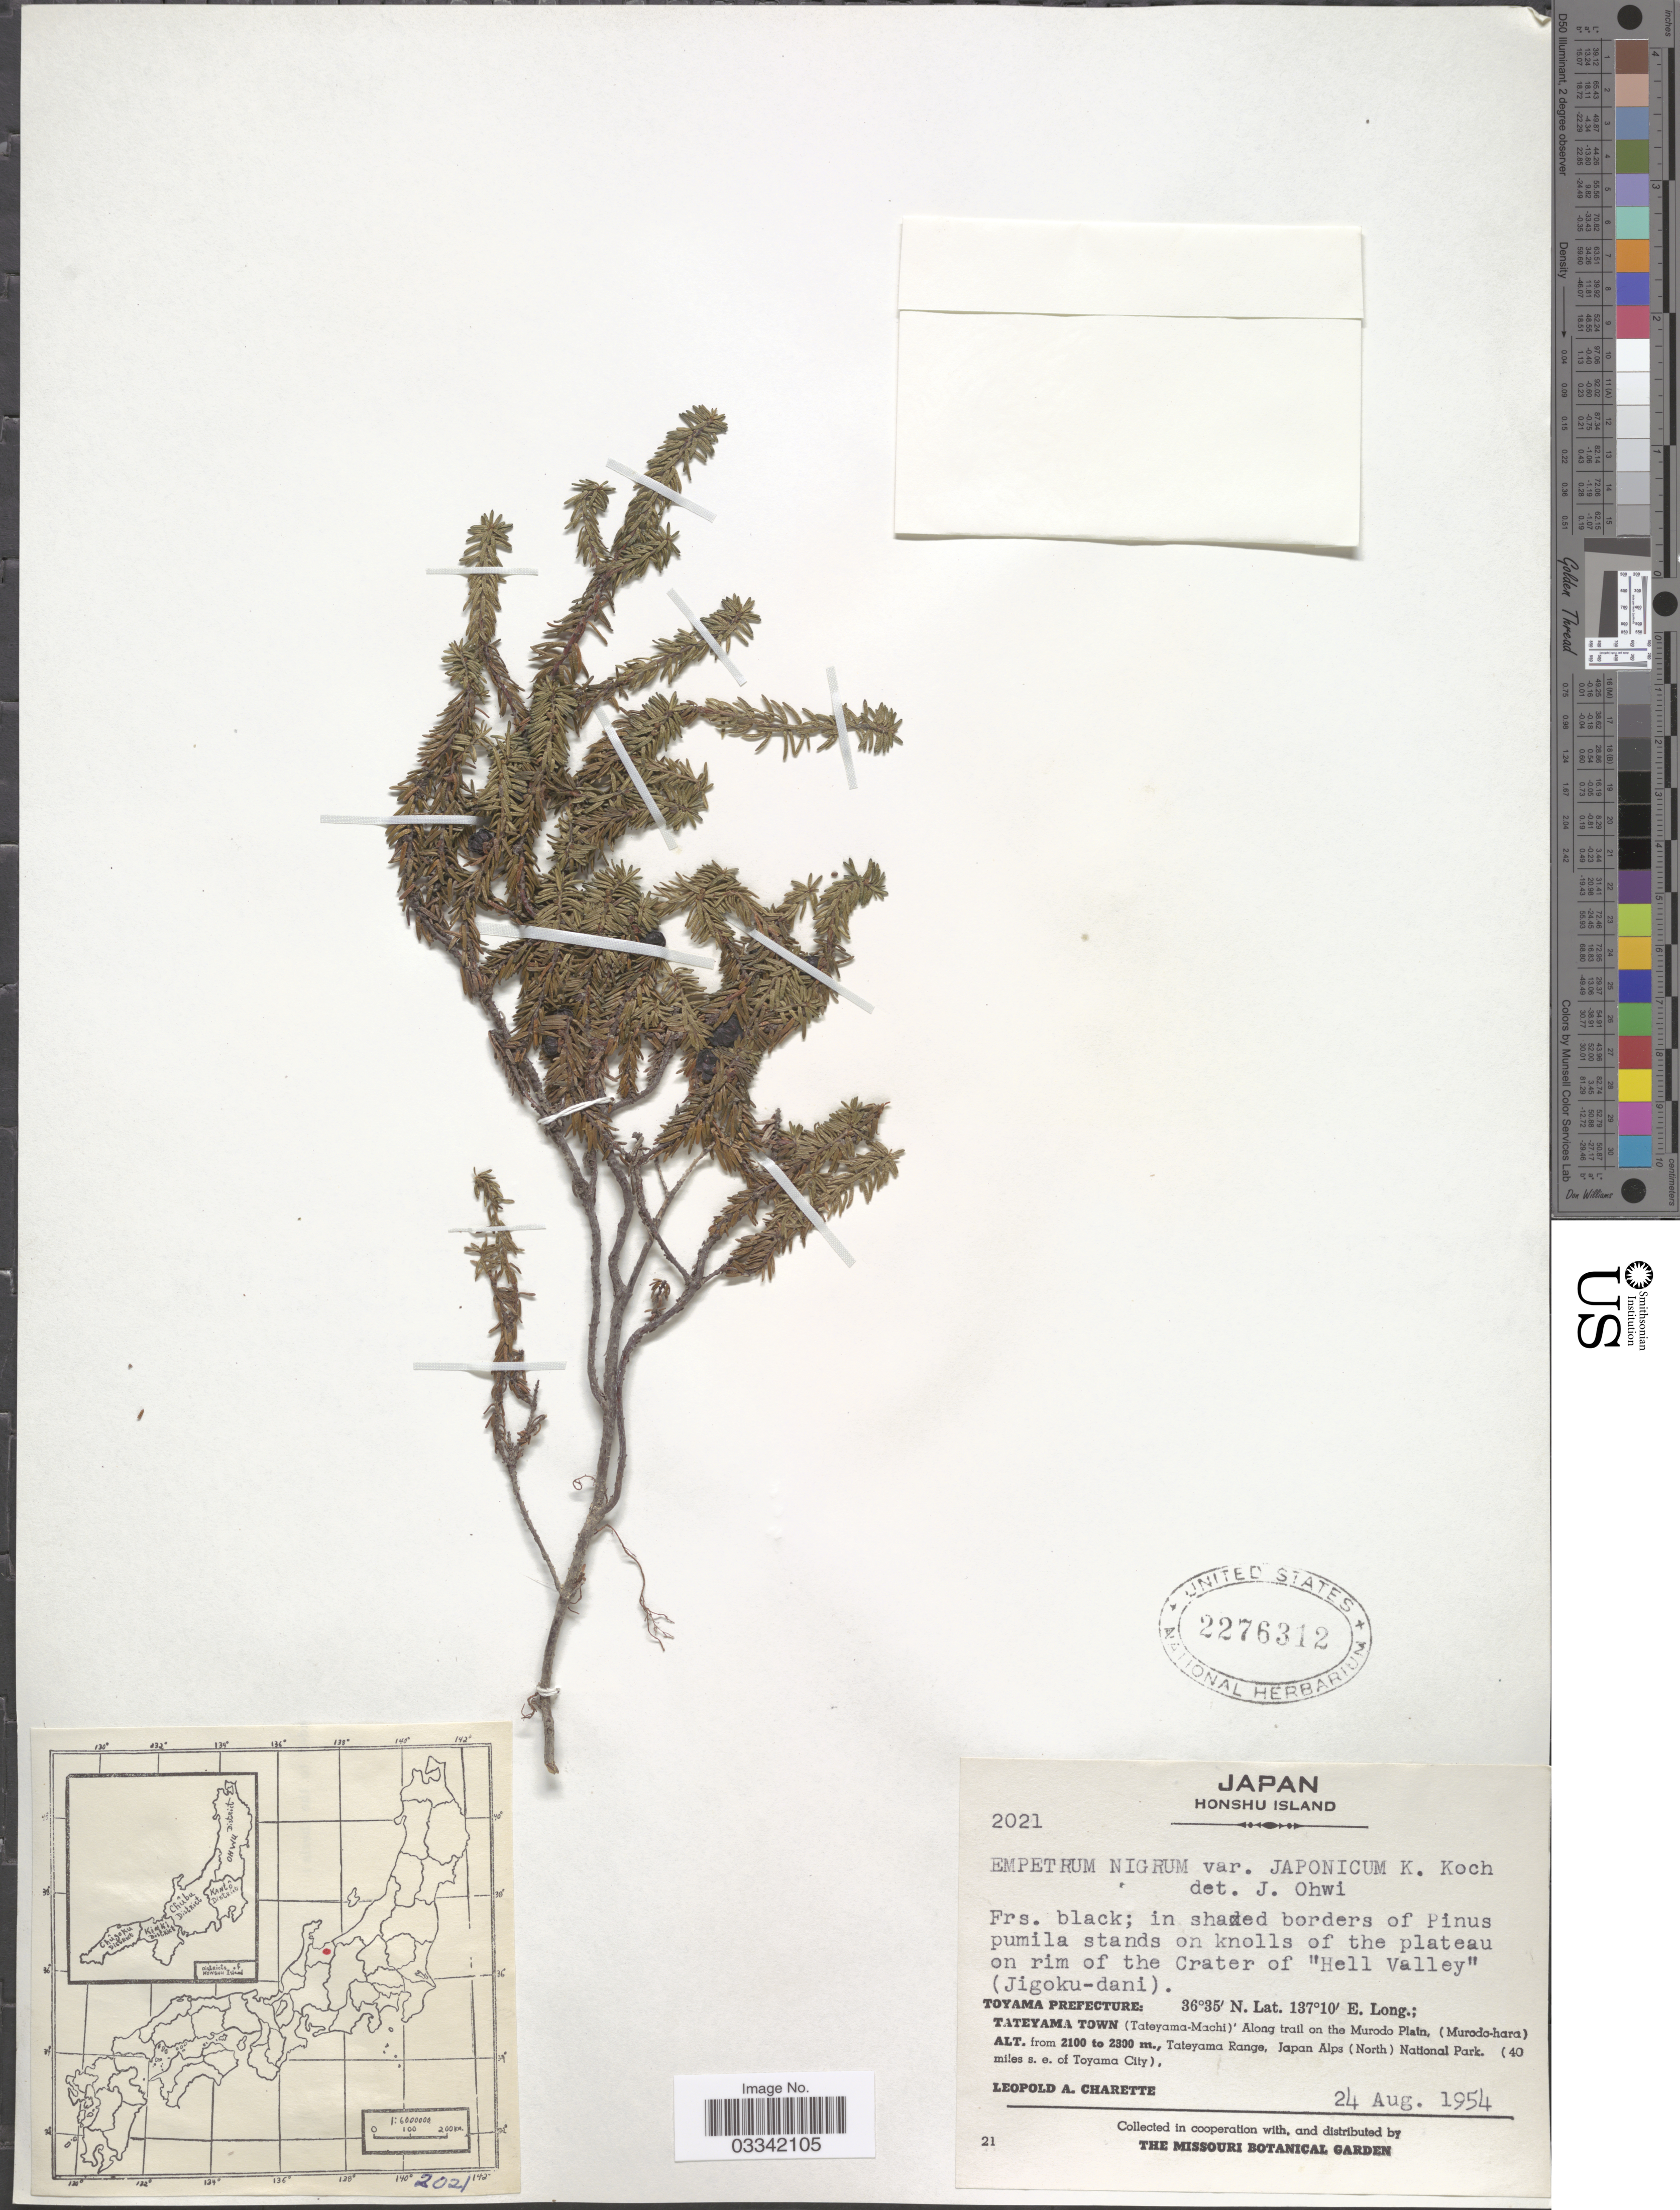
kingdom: Plantae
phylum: Tracheophyta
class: Magnoliopsida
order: Ericales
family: Ericaceae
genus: Empetrum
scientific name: Empetrum nigrum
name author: L.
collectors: L. A. Charette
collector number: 2021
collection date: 1954-08-24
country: Japan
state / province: Toyama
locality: Honshu Island, in shaded borders of Pinus pumila stands on knolls of the plateau on rim of the crater of "Hell Valley"(Jigoku-dani), Toyama Prefecture: Tateyama Town (Tateyama-Machi)'Along trail on the Murodo Plain, (Murodo-hara), Tateyama Range, Japan Alps (North) National Park (40 miles s.e. of Toyama City).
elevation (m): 2100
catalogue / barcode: US 2276312